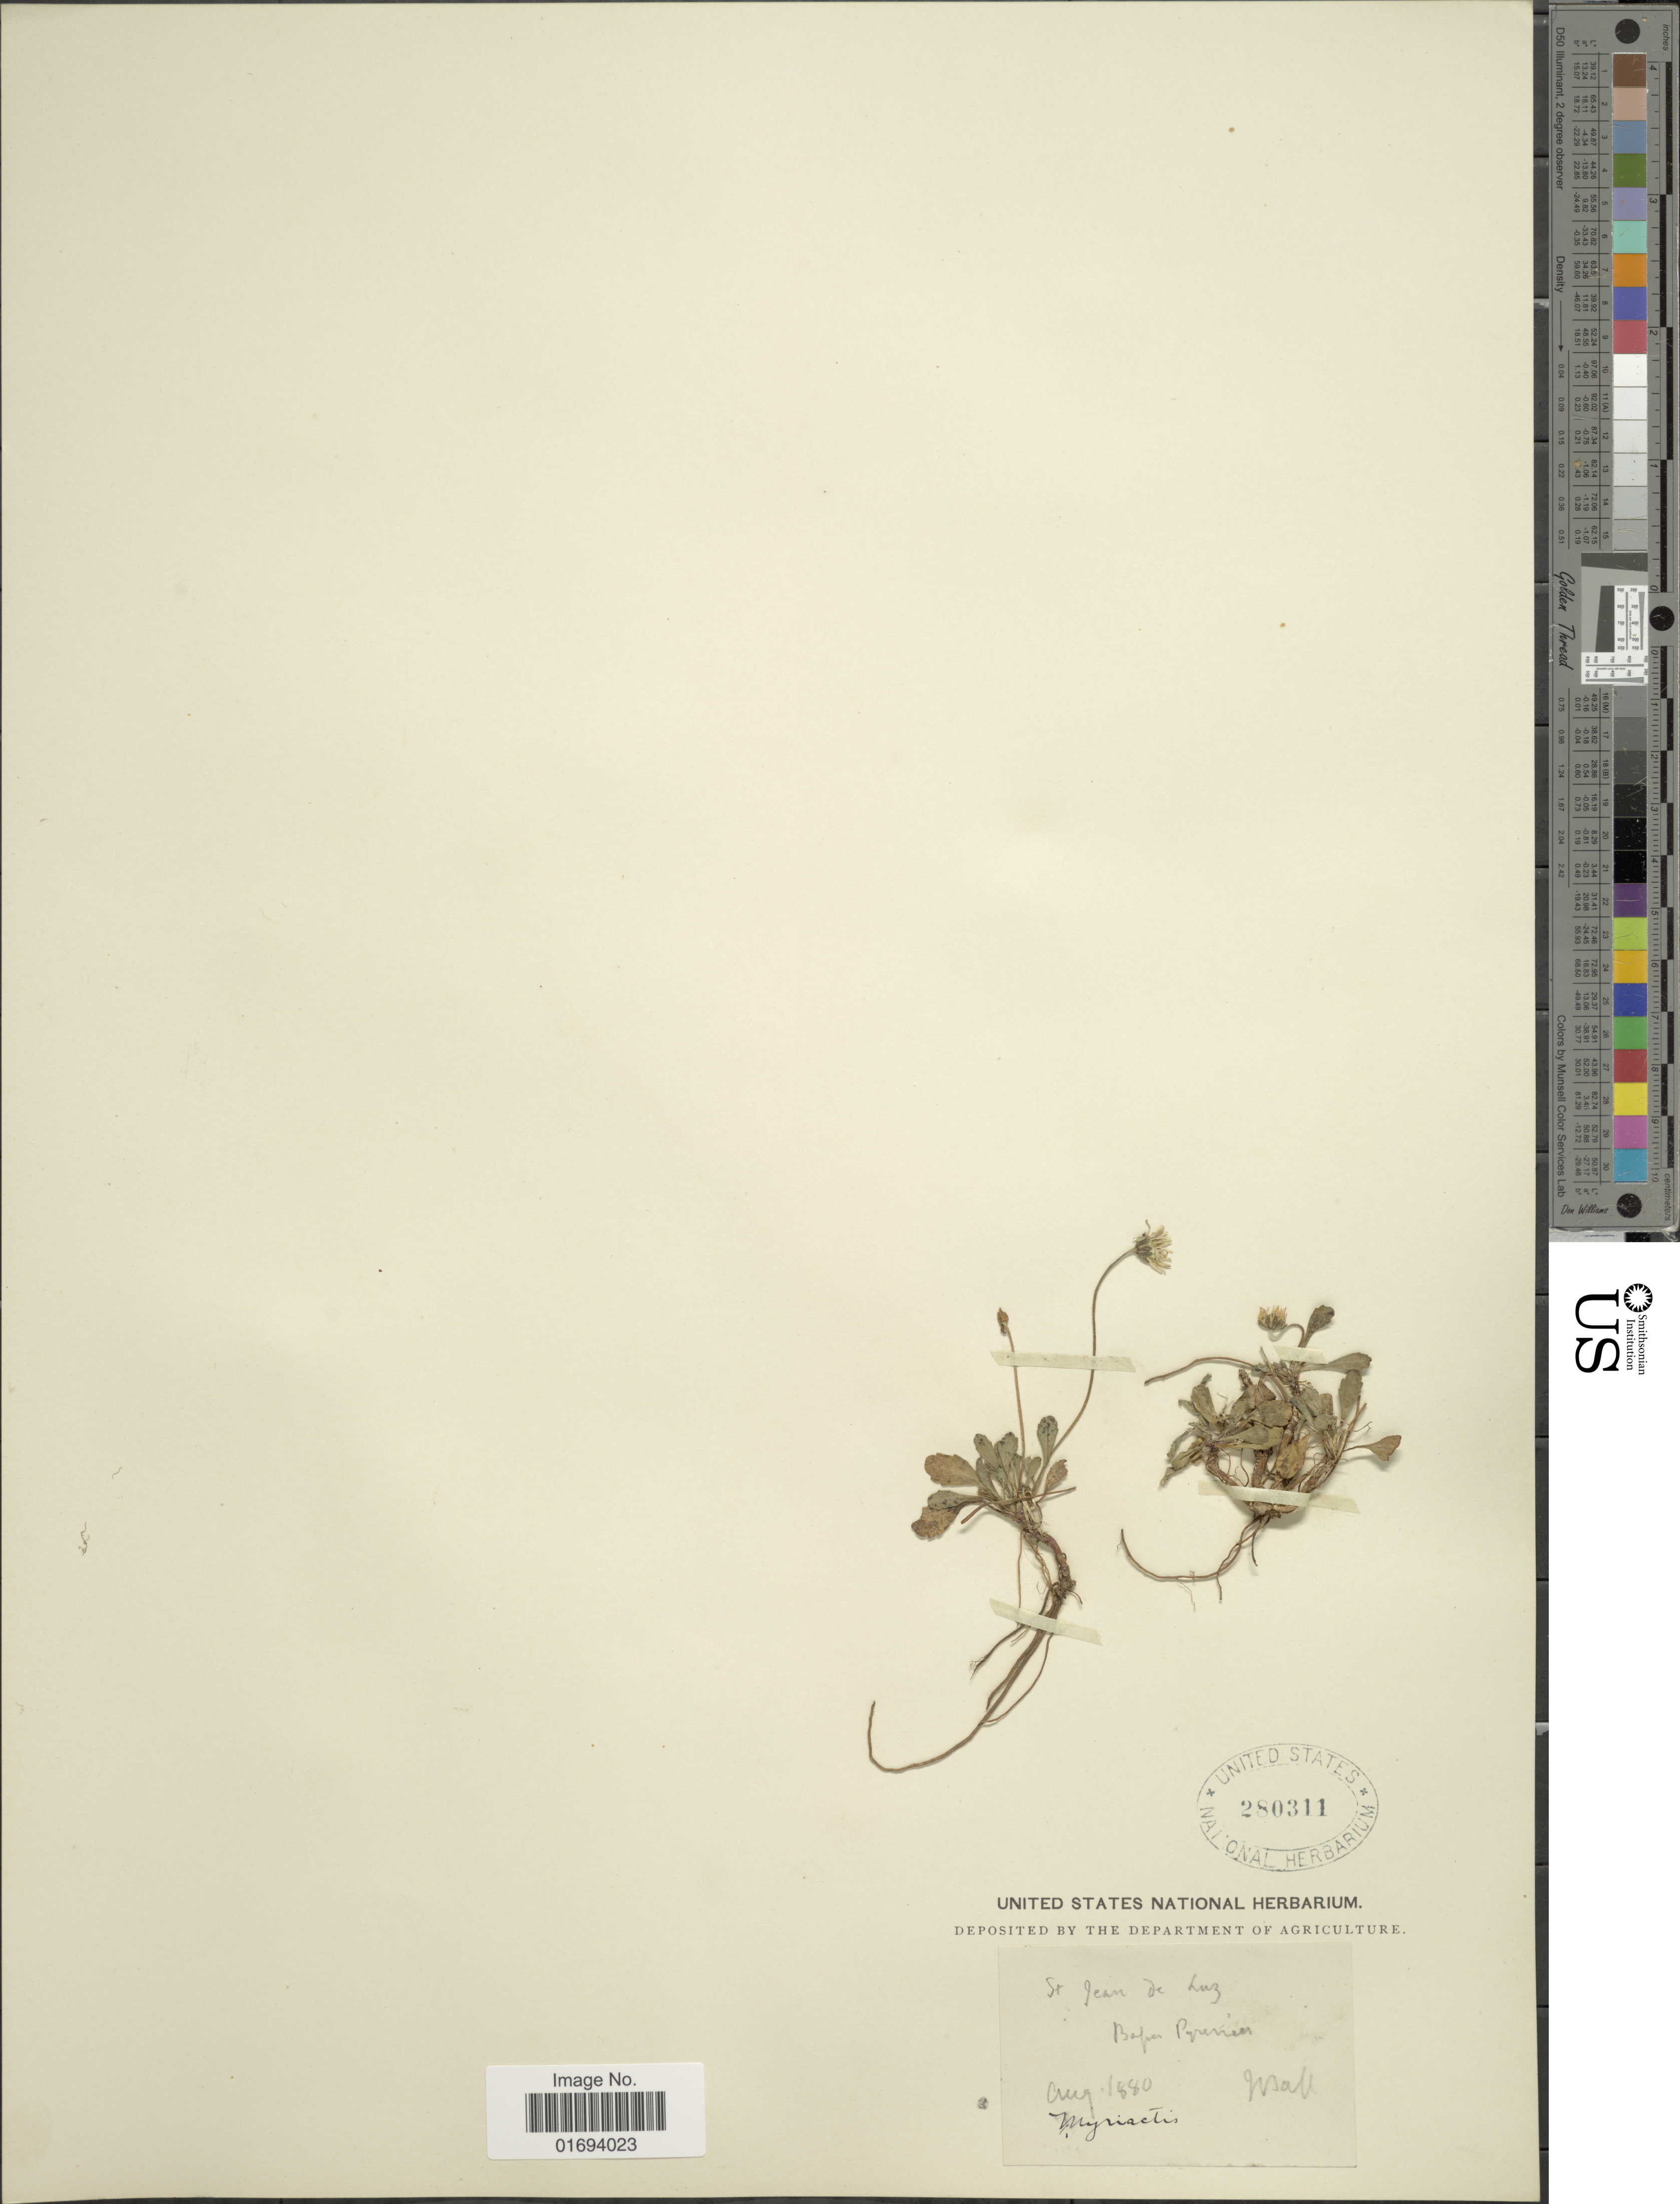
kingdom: Plantae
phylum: Tracheophyta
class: Magnoliopsida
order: Asterales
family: Asteraceae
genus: Bellis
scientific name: Bellis sp.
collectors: J. Ball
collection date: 1880-08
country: France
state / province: Nouvelle-Aquitaine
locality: St. Jean de Luz. Pyrenees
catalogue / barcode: US 280311